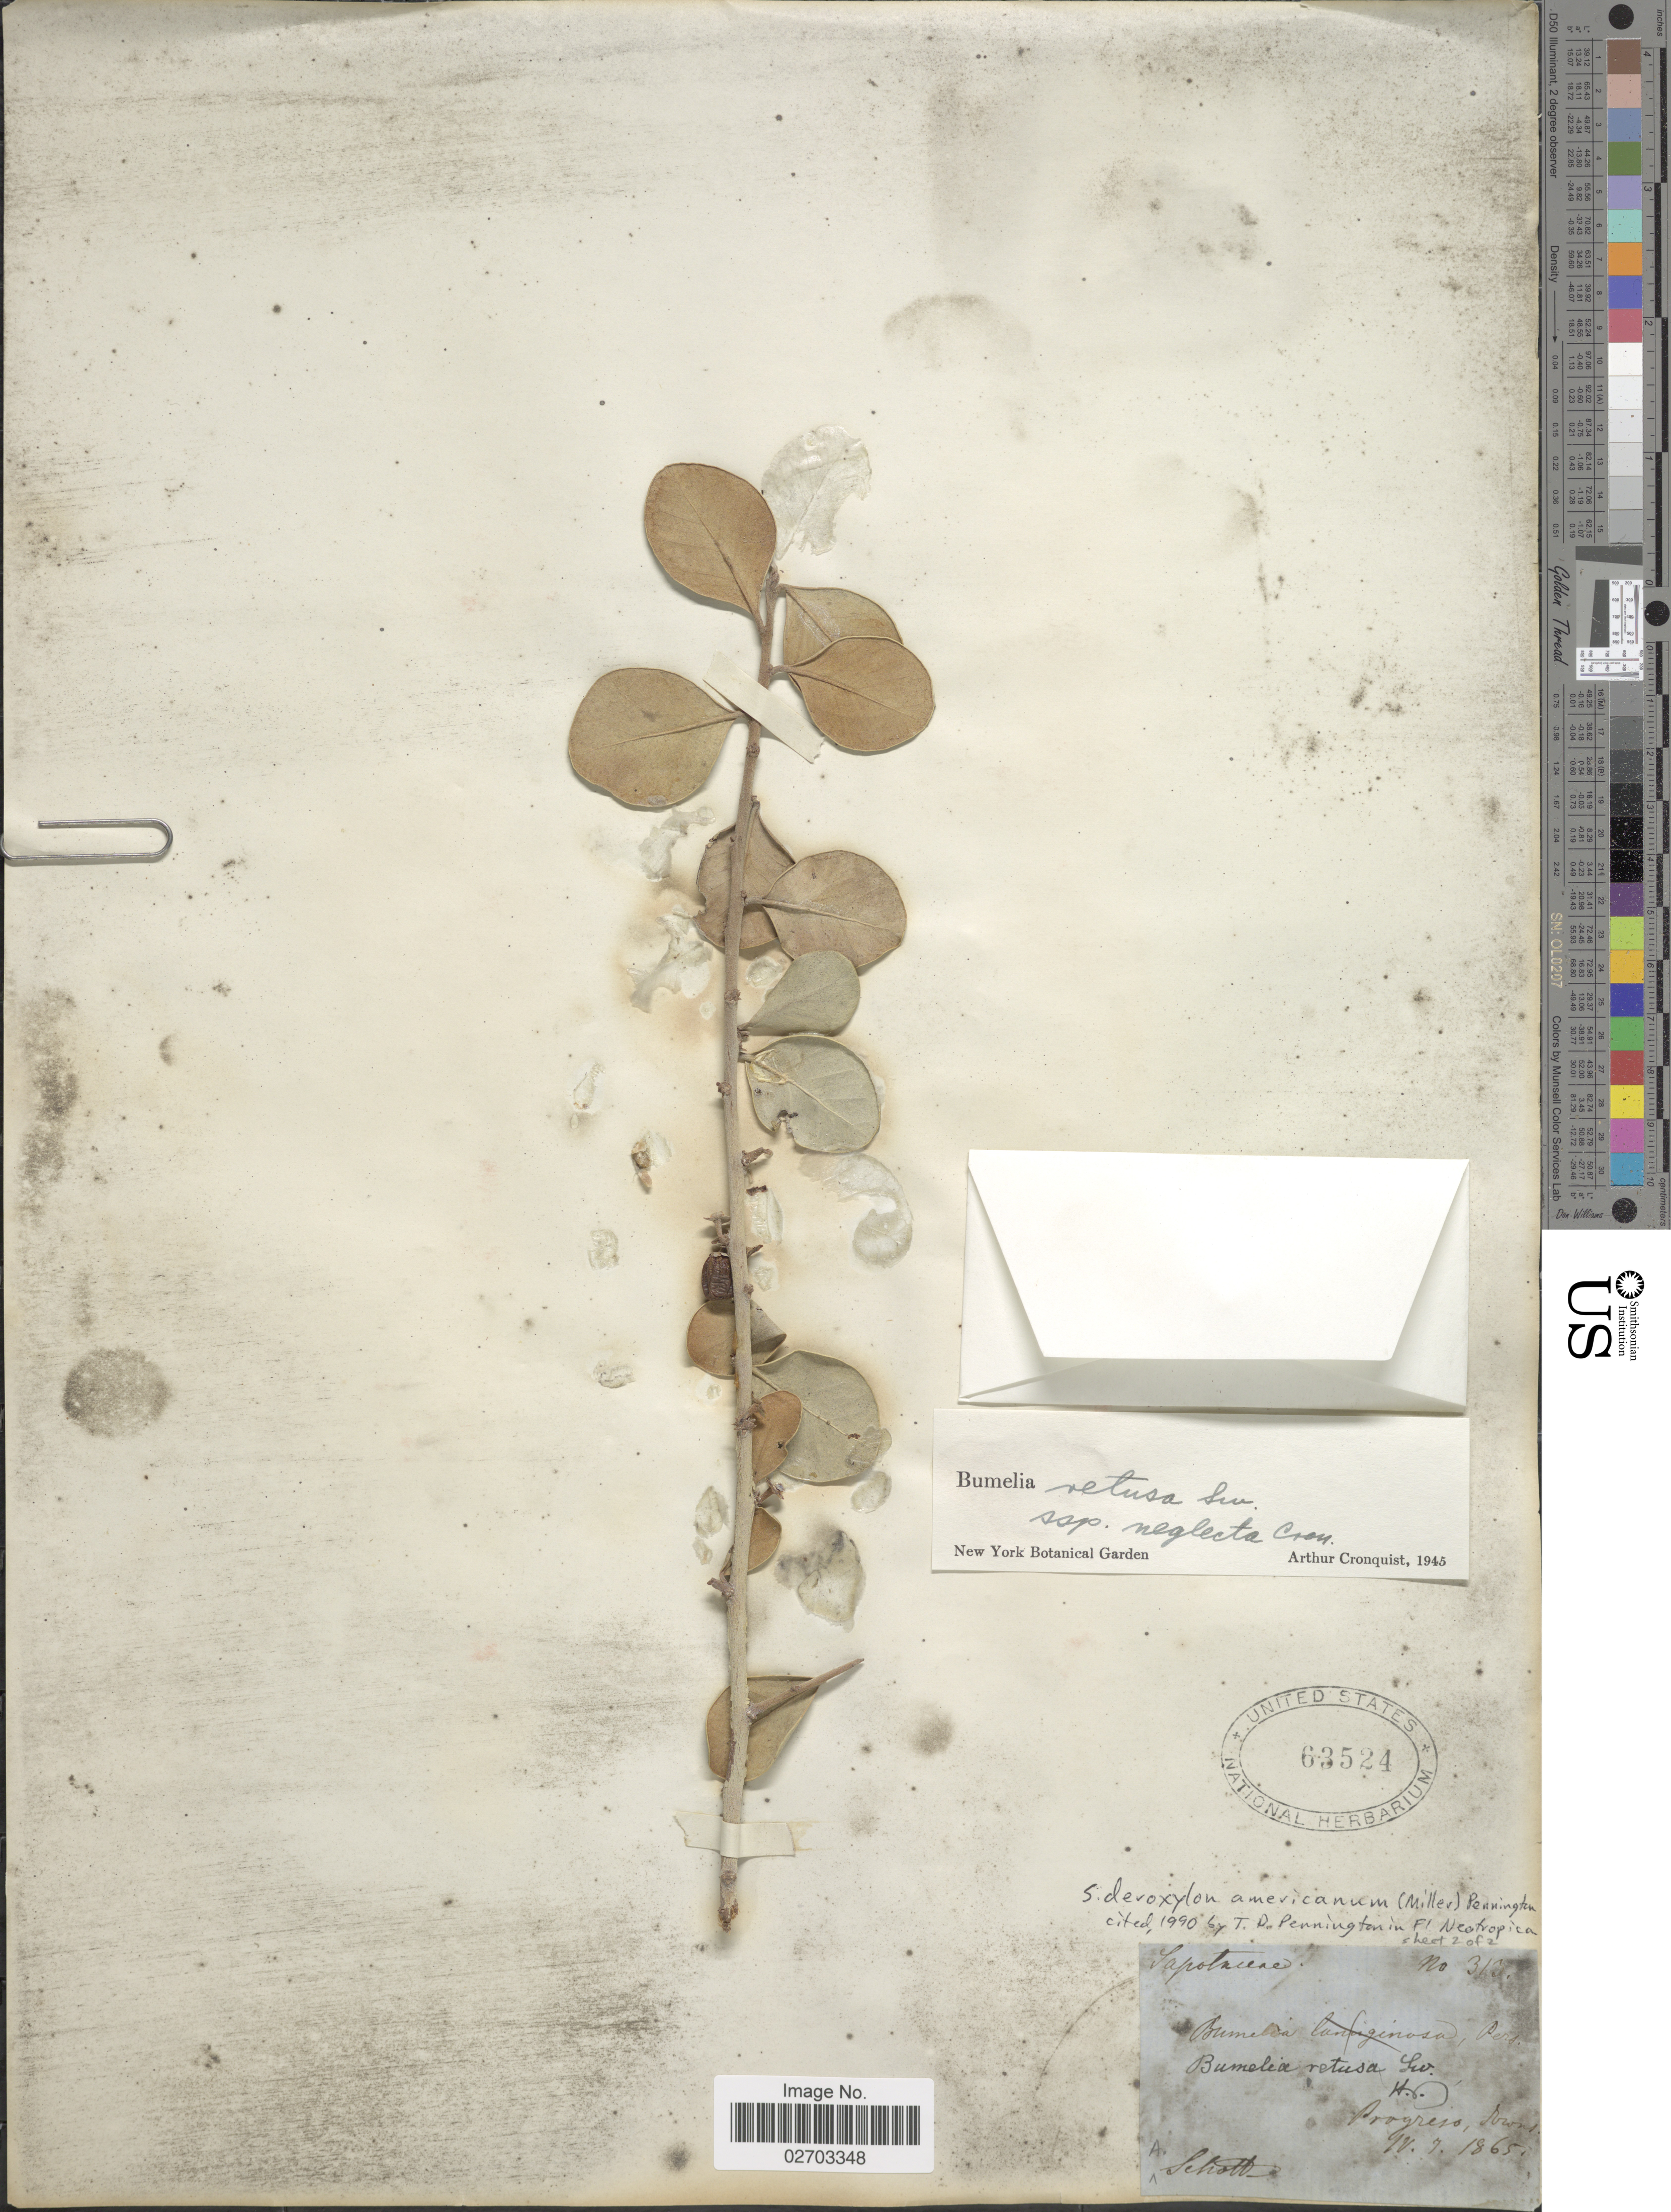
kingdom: Plantae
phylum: Tracheophyta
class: Magnoliopsida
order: Ericales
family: Sapotaceae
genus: Sideroxylon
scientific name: Sideroxylon americanum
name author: (Mill.) T.D. Penn.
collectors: Schott, --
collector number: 313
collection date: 1865-04-07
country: Mexico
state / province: Yucatán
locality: Progreso, Downs.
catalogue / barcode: US 63524